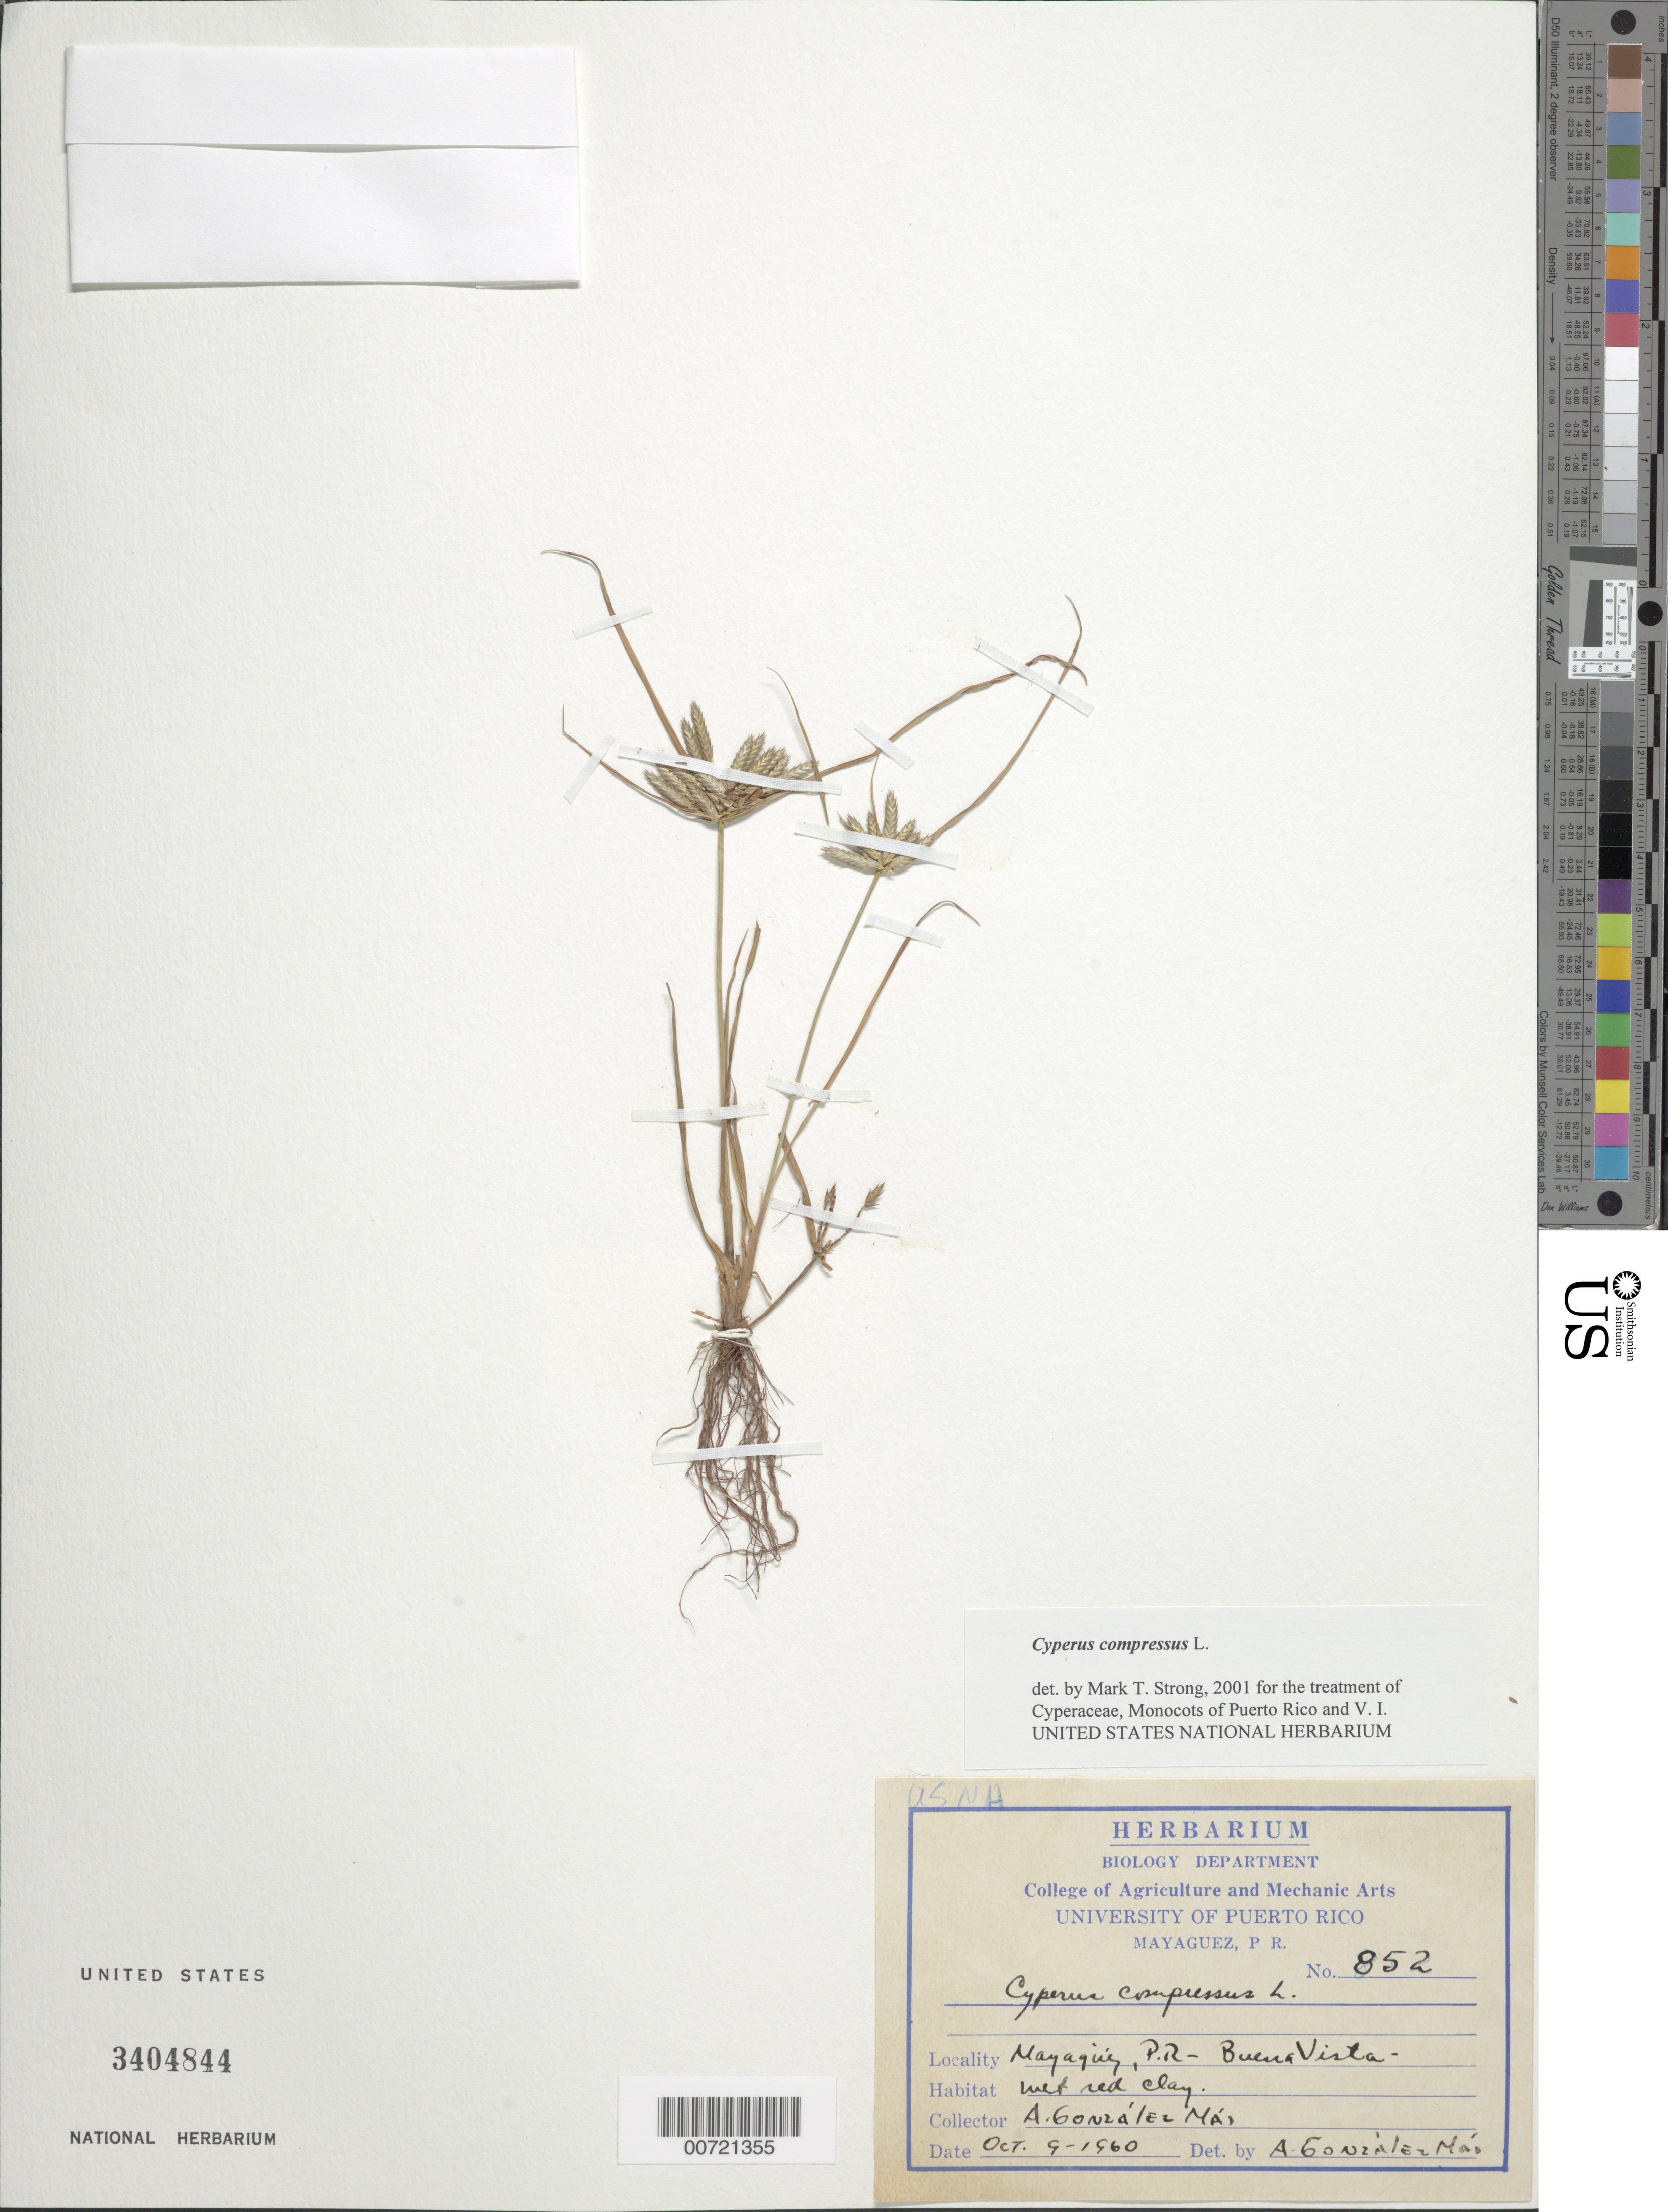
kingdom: Plantae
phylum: Tracheophyta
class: Liliopsida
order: Poales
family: Cyperaceae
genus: Cyperus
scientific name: Cyperus compressus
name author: L.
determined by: Strong, M. T., (US), Smithsonian Institution - National Museum of Natural History (UNITED STATES)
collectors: A. González Más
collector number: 852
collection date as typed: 09 Oct 1960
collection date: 1960-10-09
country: Puerto Rico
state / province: Mayagüez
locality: Mayagüez: Buena Vista.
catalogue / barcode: US 3404844